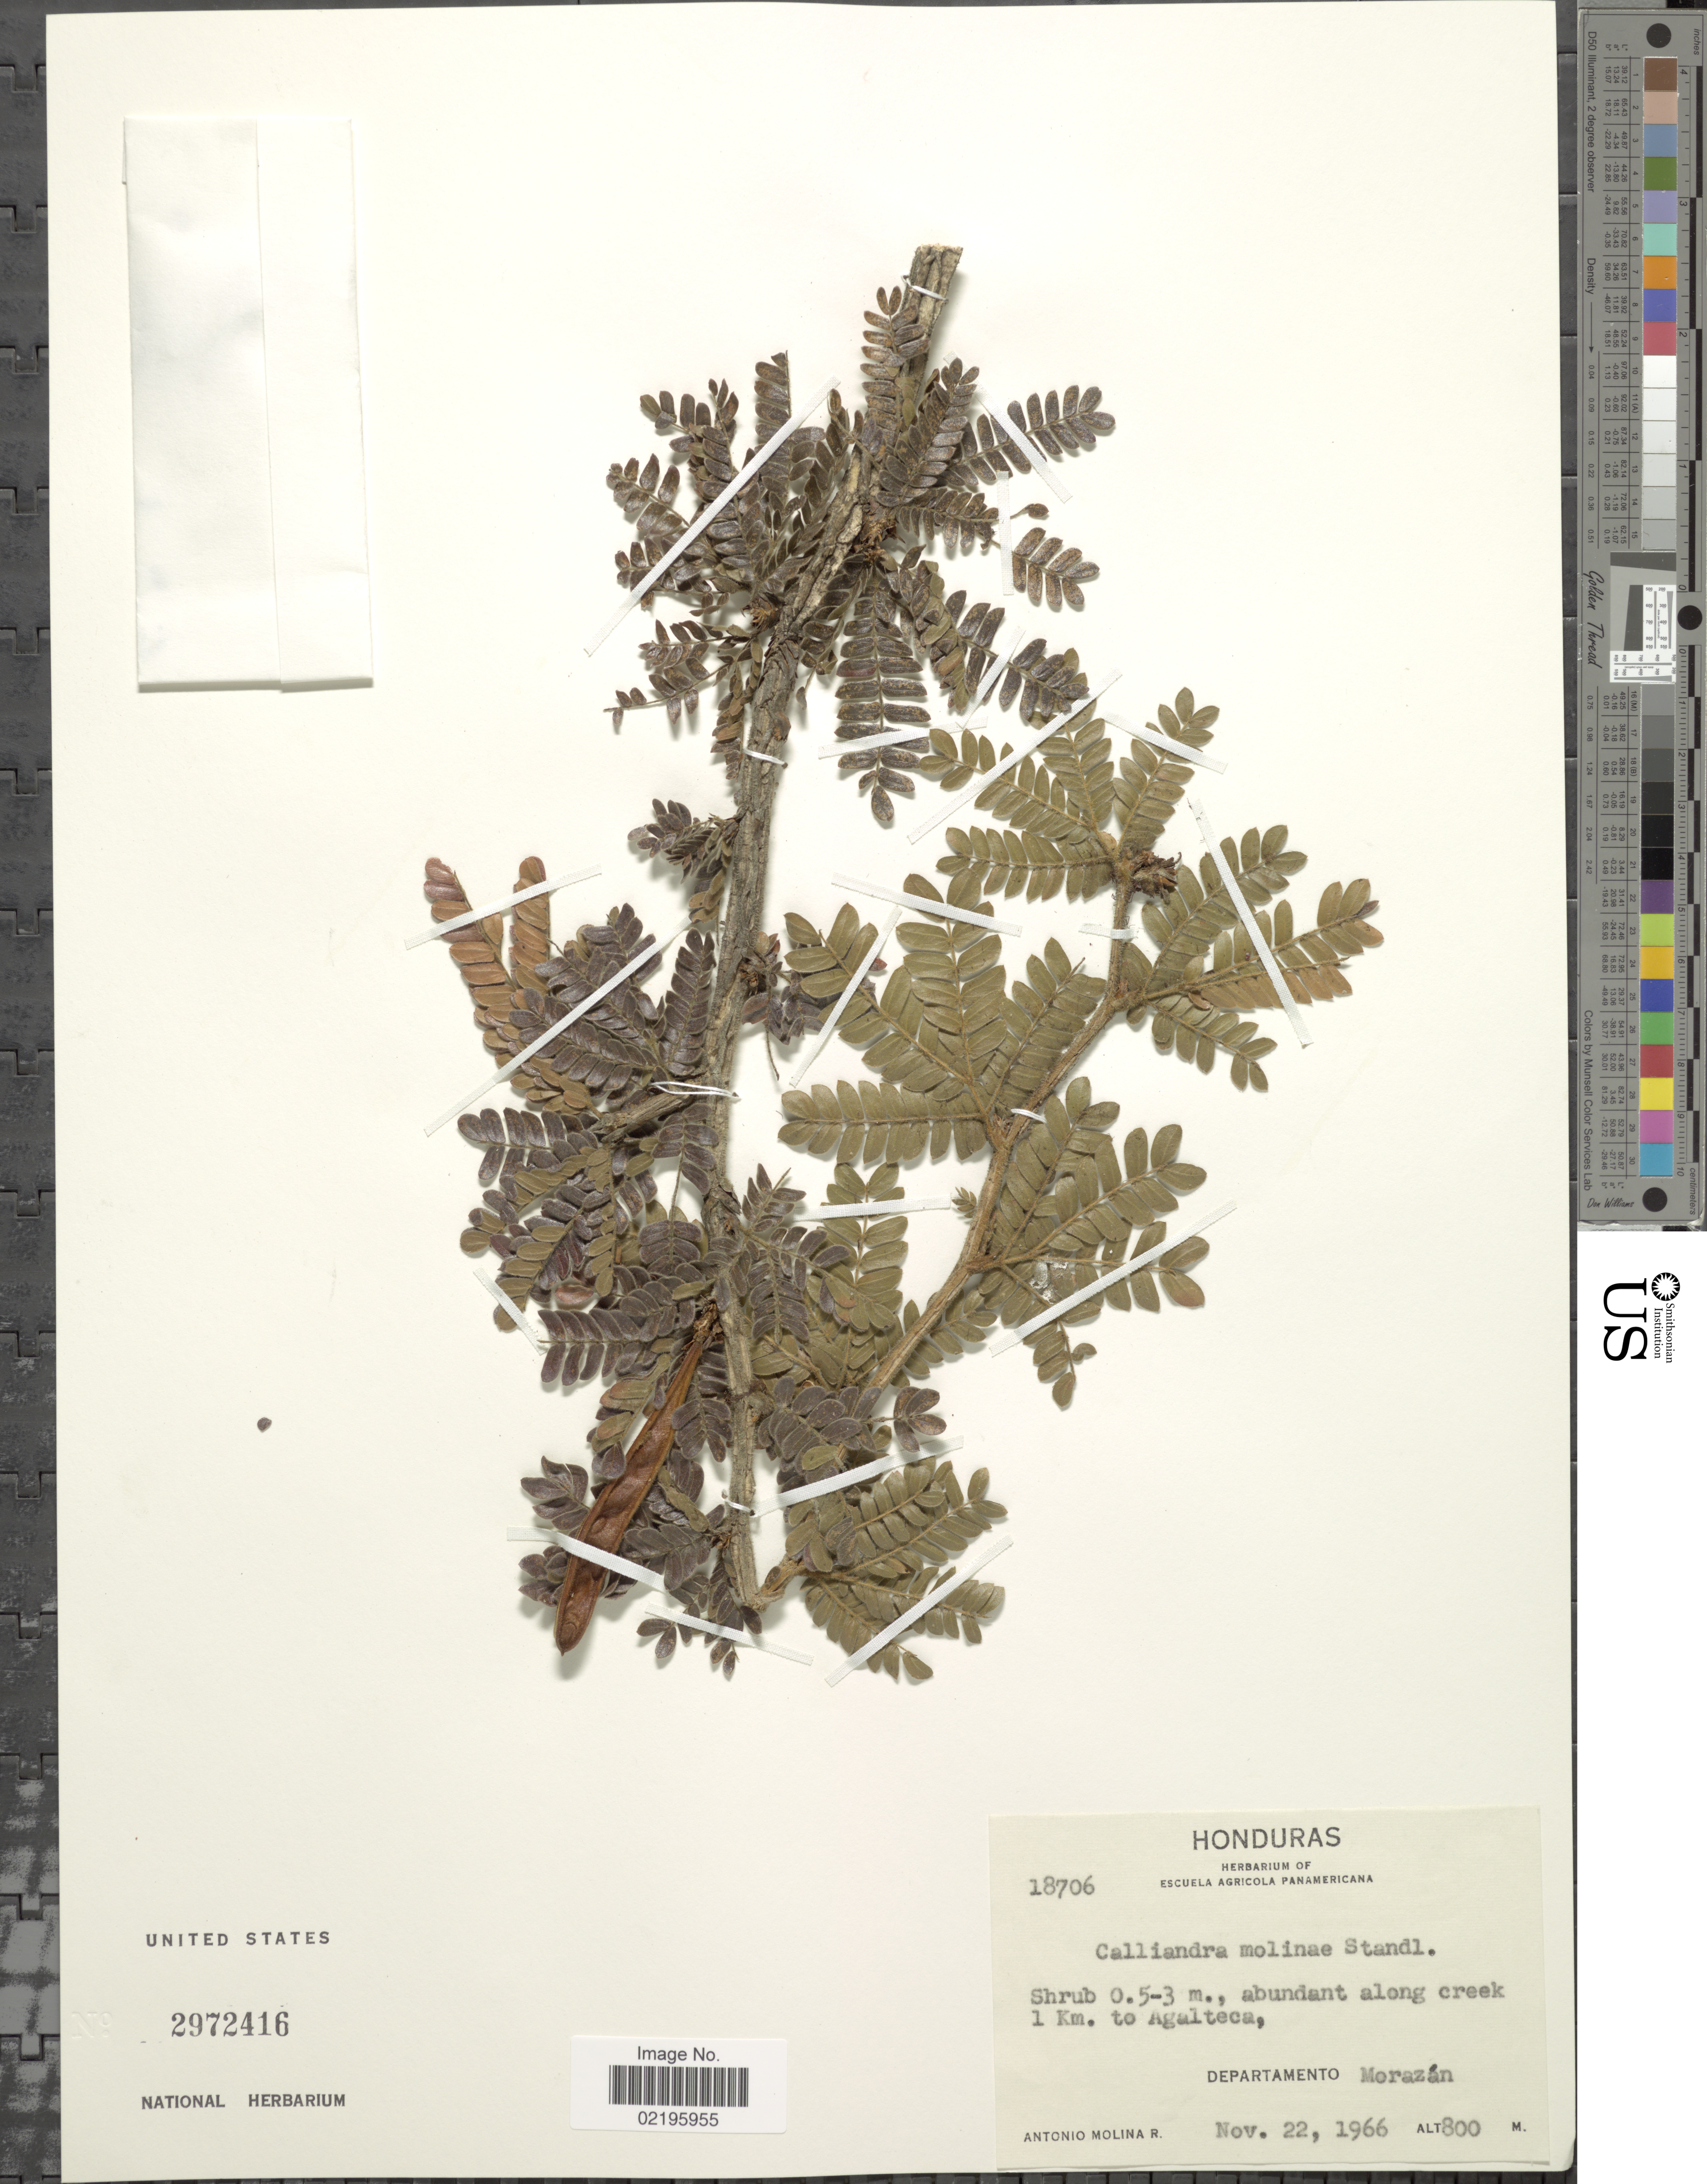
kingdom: Plantae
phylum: Tracheophyta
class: Magnoliopsida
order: Fabales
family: Fabaceae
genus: Calliandra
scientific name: Calliandra molinae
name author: Standl. & Steyerm.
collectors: A. Molina R.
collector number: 18706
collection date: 1966-11-22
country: Honduras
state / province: Fco. Morazán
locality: Abundant along creek 1 km. to Agalteca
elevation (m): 800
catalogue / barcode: US 2972416